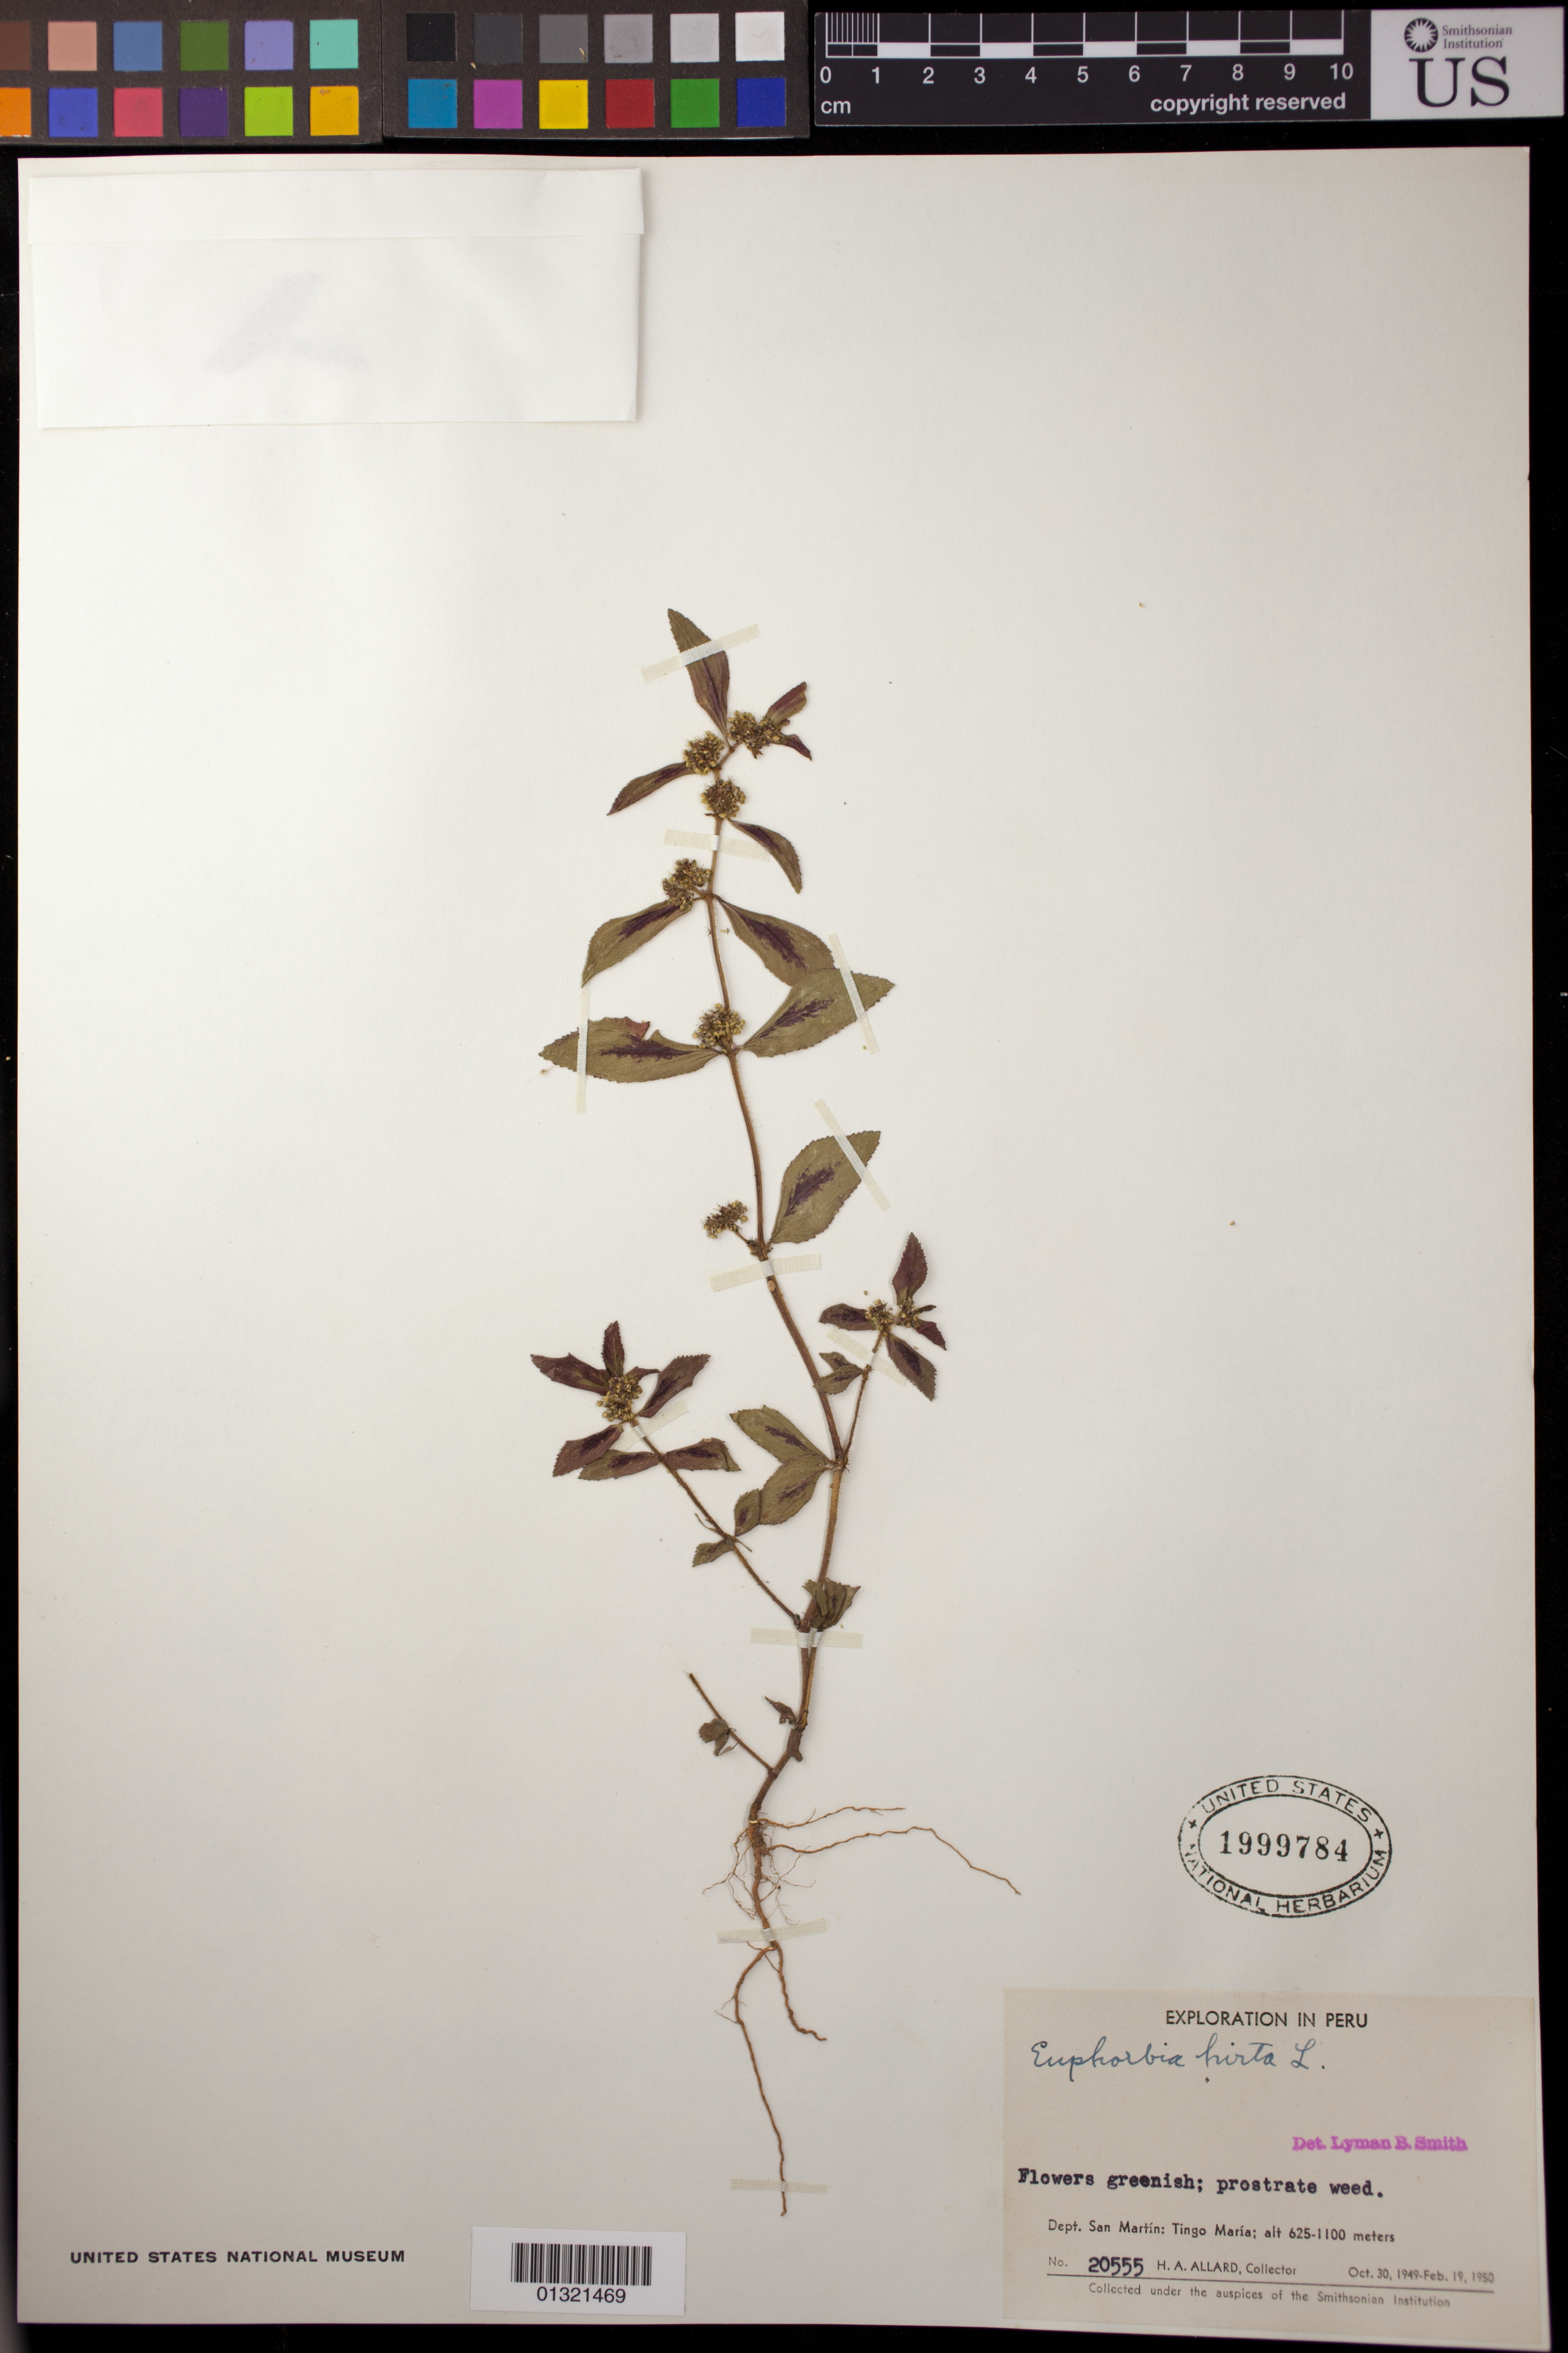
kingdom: Plantae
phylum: Tracheophyta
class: Magnoliopsida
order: Malpighiales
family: Euphorbiaceae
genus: Euphorbia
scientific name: Euphorbia hirta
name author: L.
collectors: H. A. Allard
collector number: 20555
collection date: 1949-10-30/1950-02-19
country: Peru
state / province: Huánuco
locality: Dept. San Martín; Tingo María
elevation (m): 625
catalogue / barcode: US 1999784